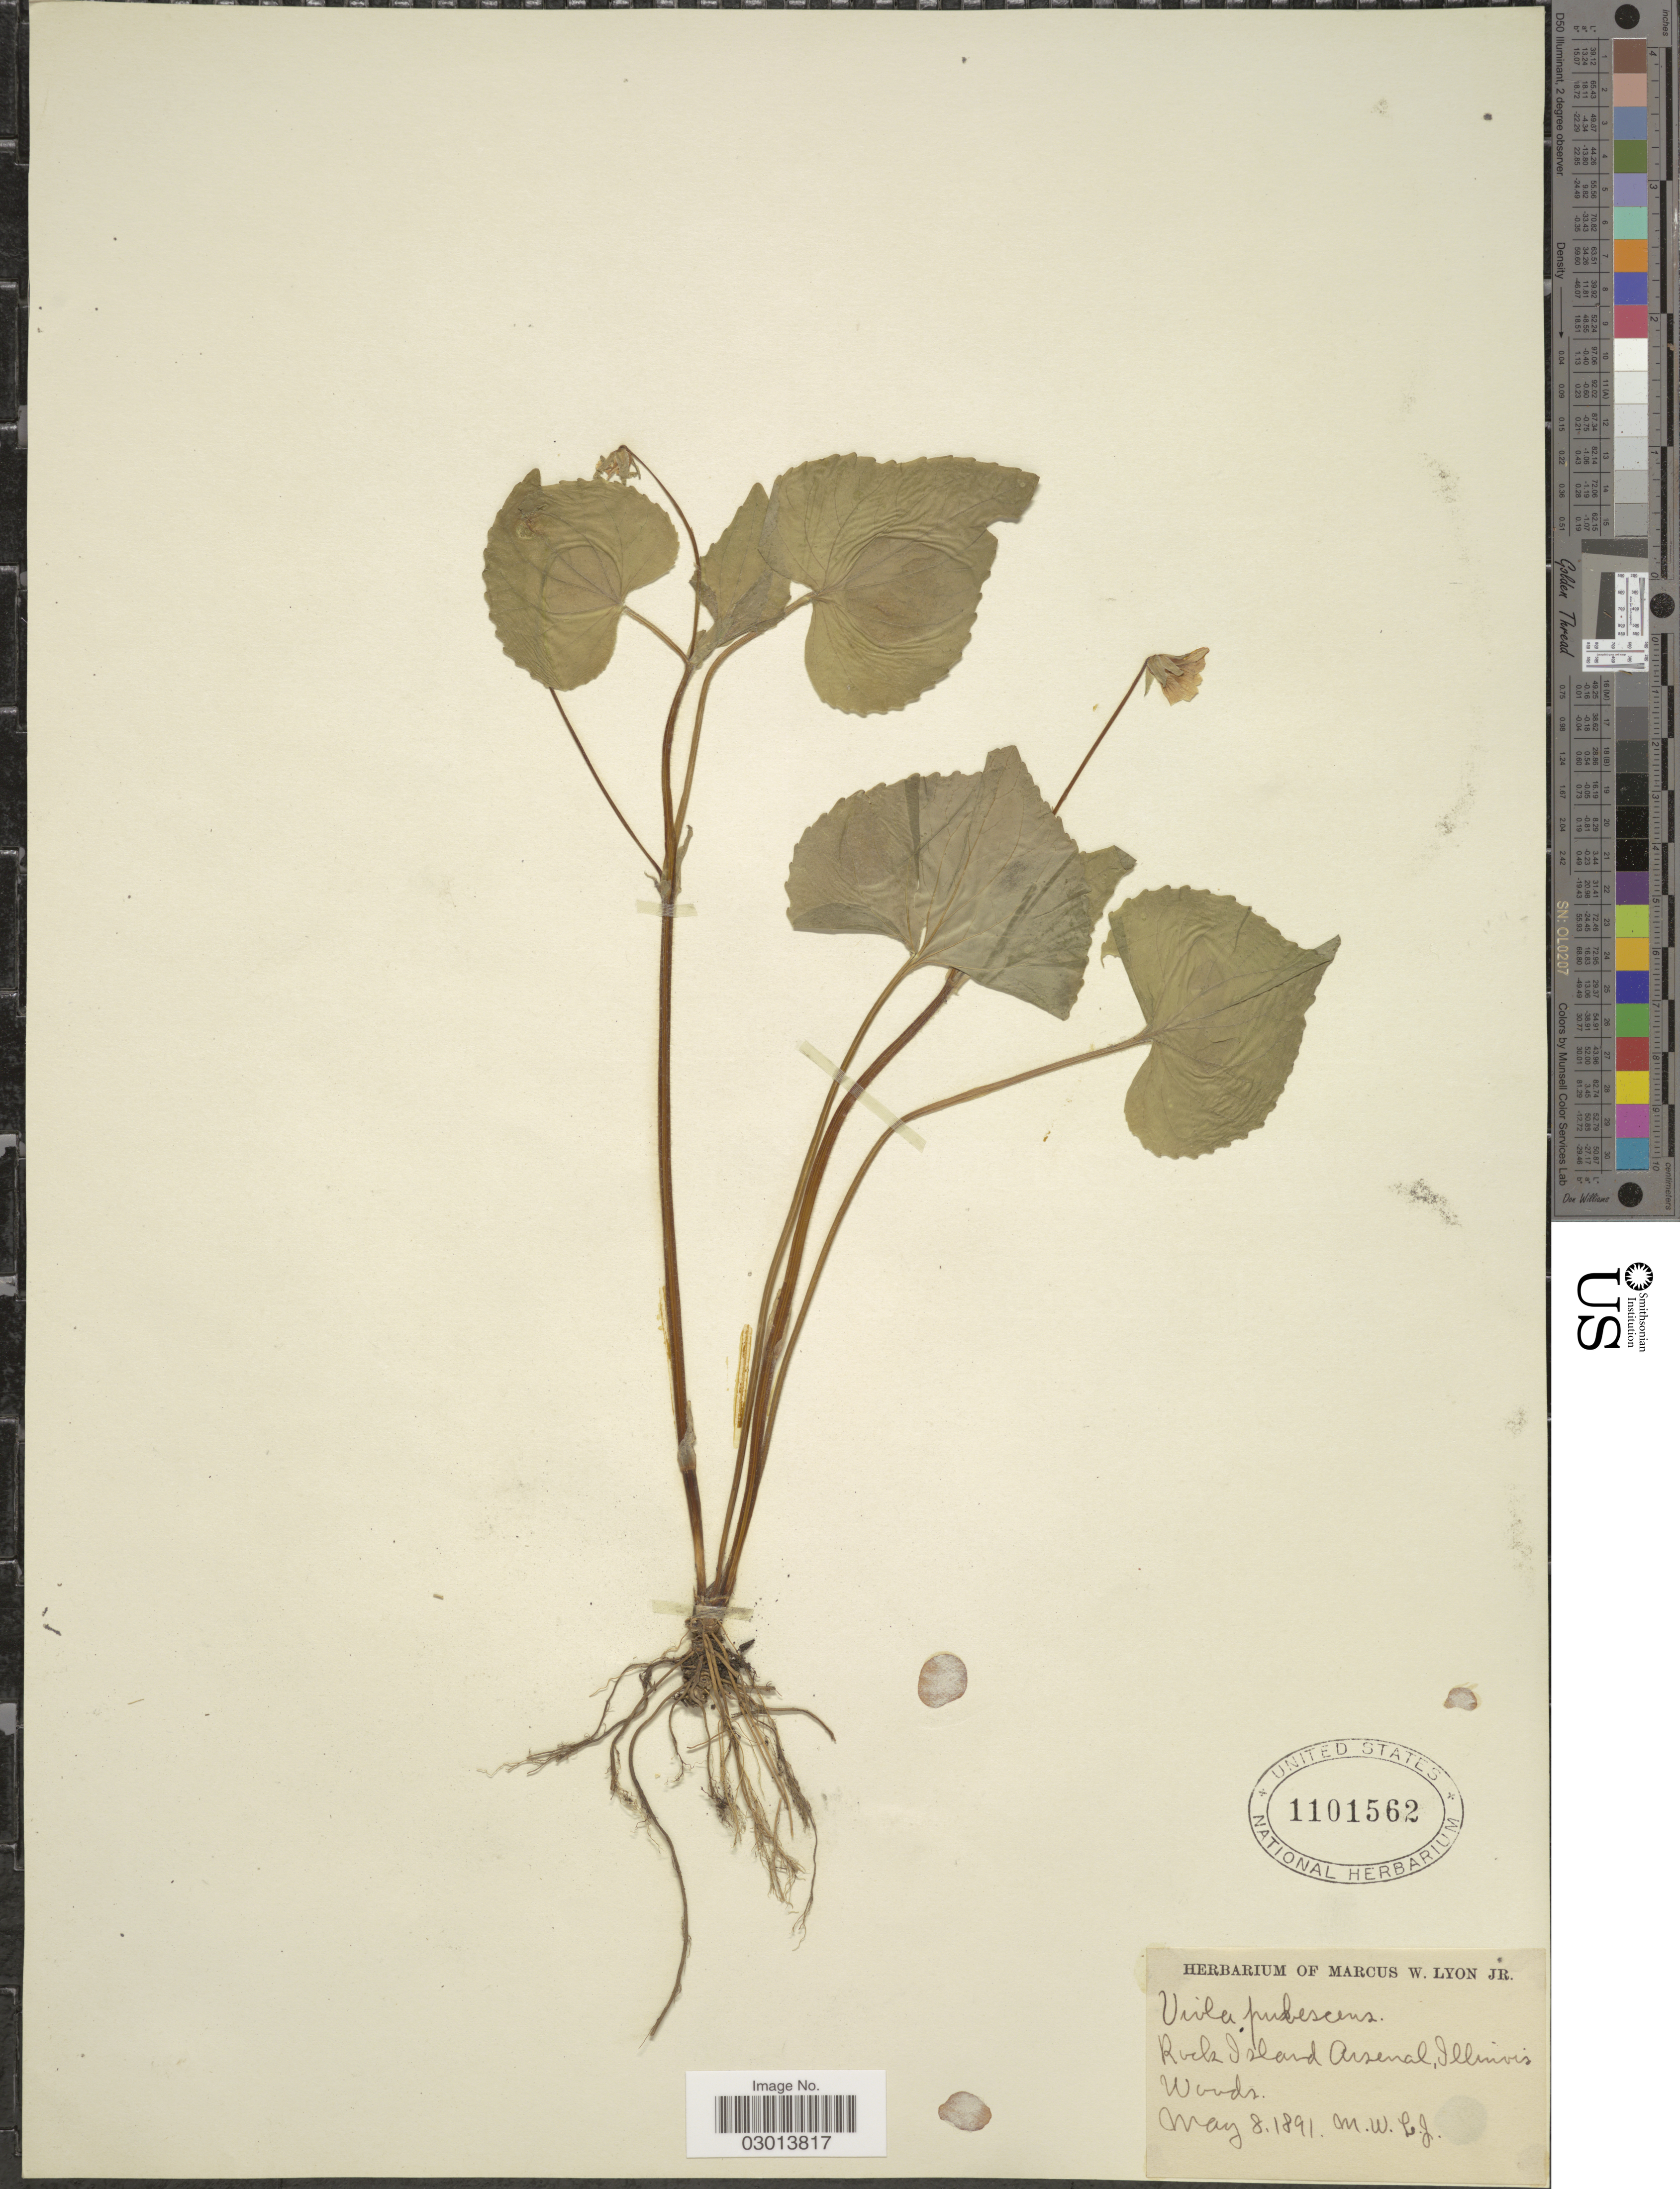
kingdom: Plantae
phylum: Tracheophyta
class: Magnoliopsida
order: Malpighiales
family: Violaceae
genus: Viola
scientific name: Viola pubescens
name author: Aiton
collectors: M. W. Lyon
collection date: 1891-05-08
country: United States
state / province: Illinois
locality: Rock Island Arsenal.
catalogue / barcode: US 1101562